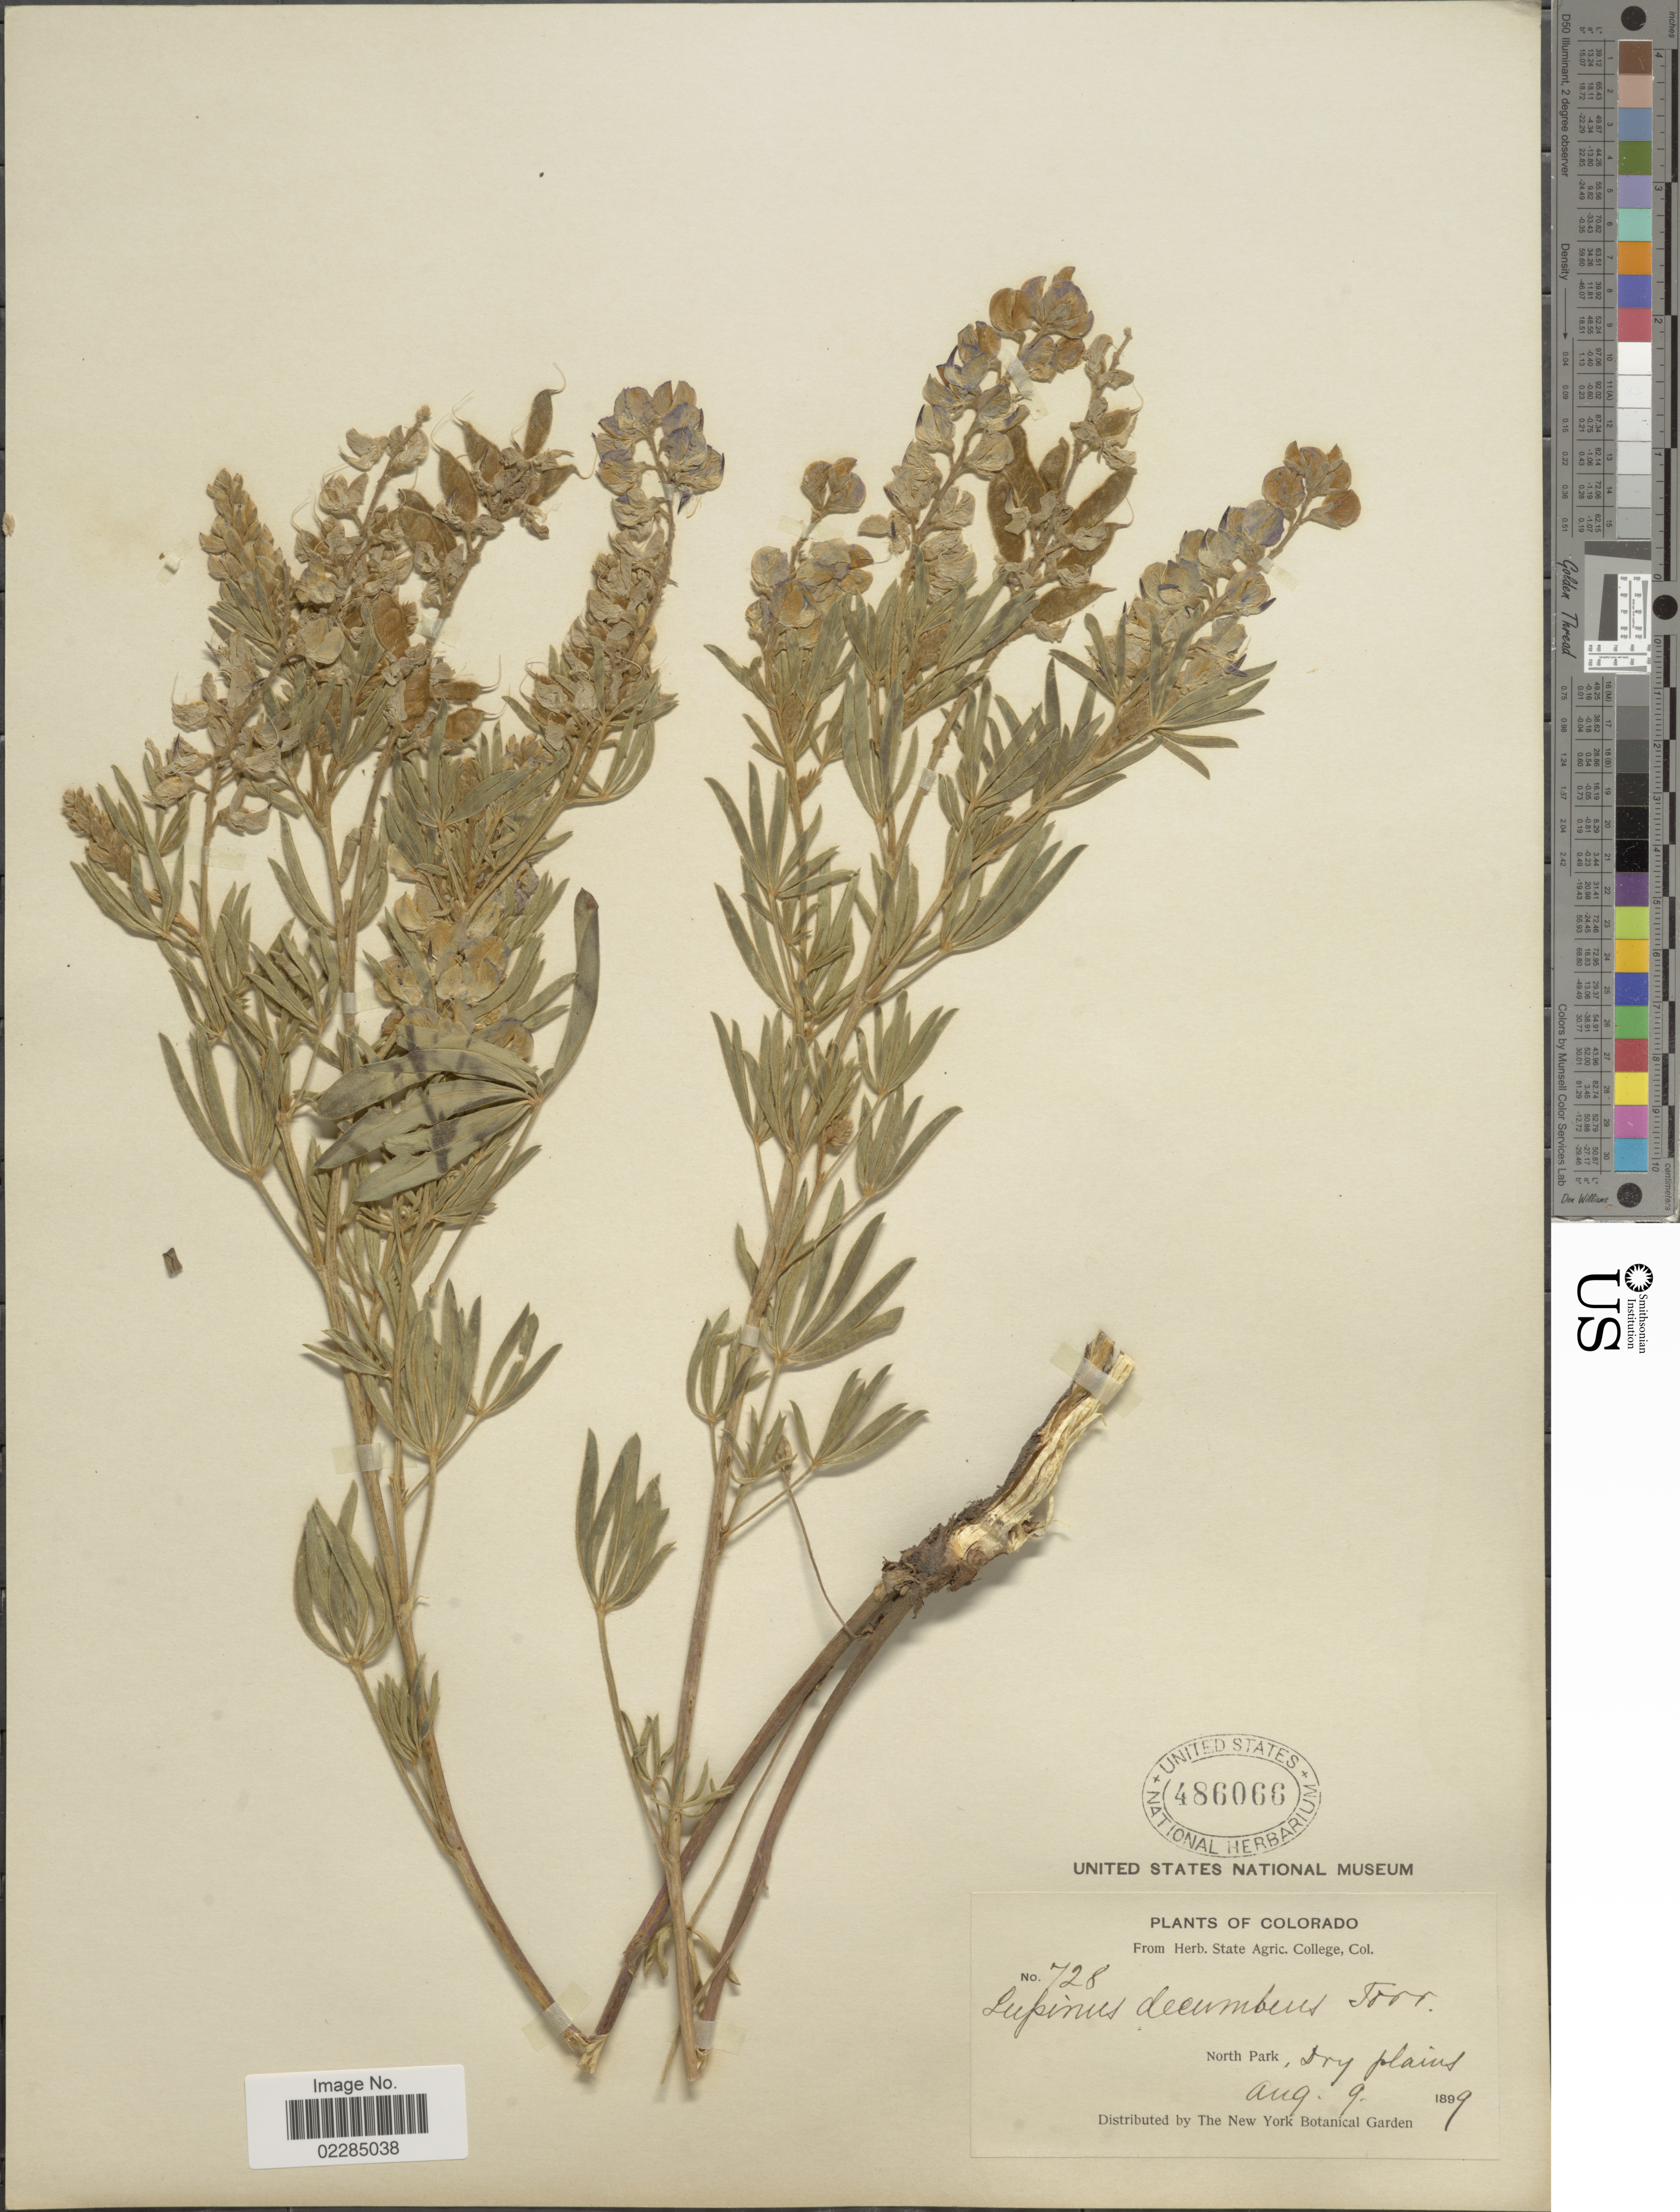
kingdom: Plantae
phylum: Tracheophyta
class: Magnoliopsida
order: Fabales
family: Fabaceae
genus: Lupinus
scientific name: Lupinus decumbens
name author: Torr.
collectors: ex herb. State Agric. College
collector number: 728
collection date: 1899-08-09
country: United States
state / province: Colorado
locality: North Park, Dry plains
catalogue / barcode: US 486066